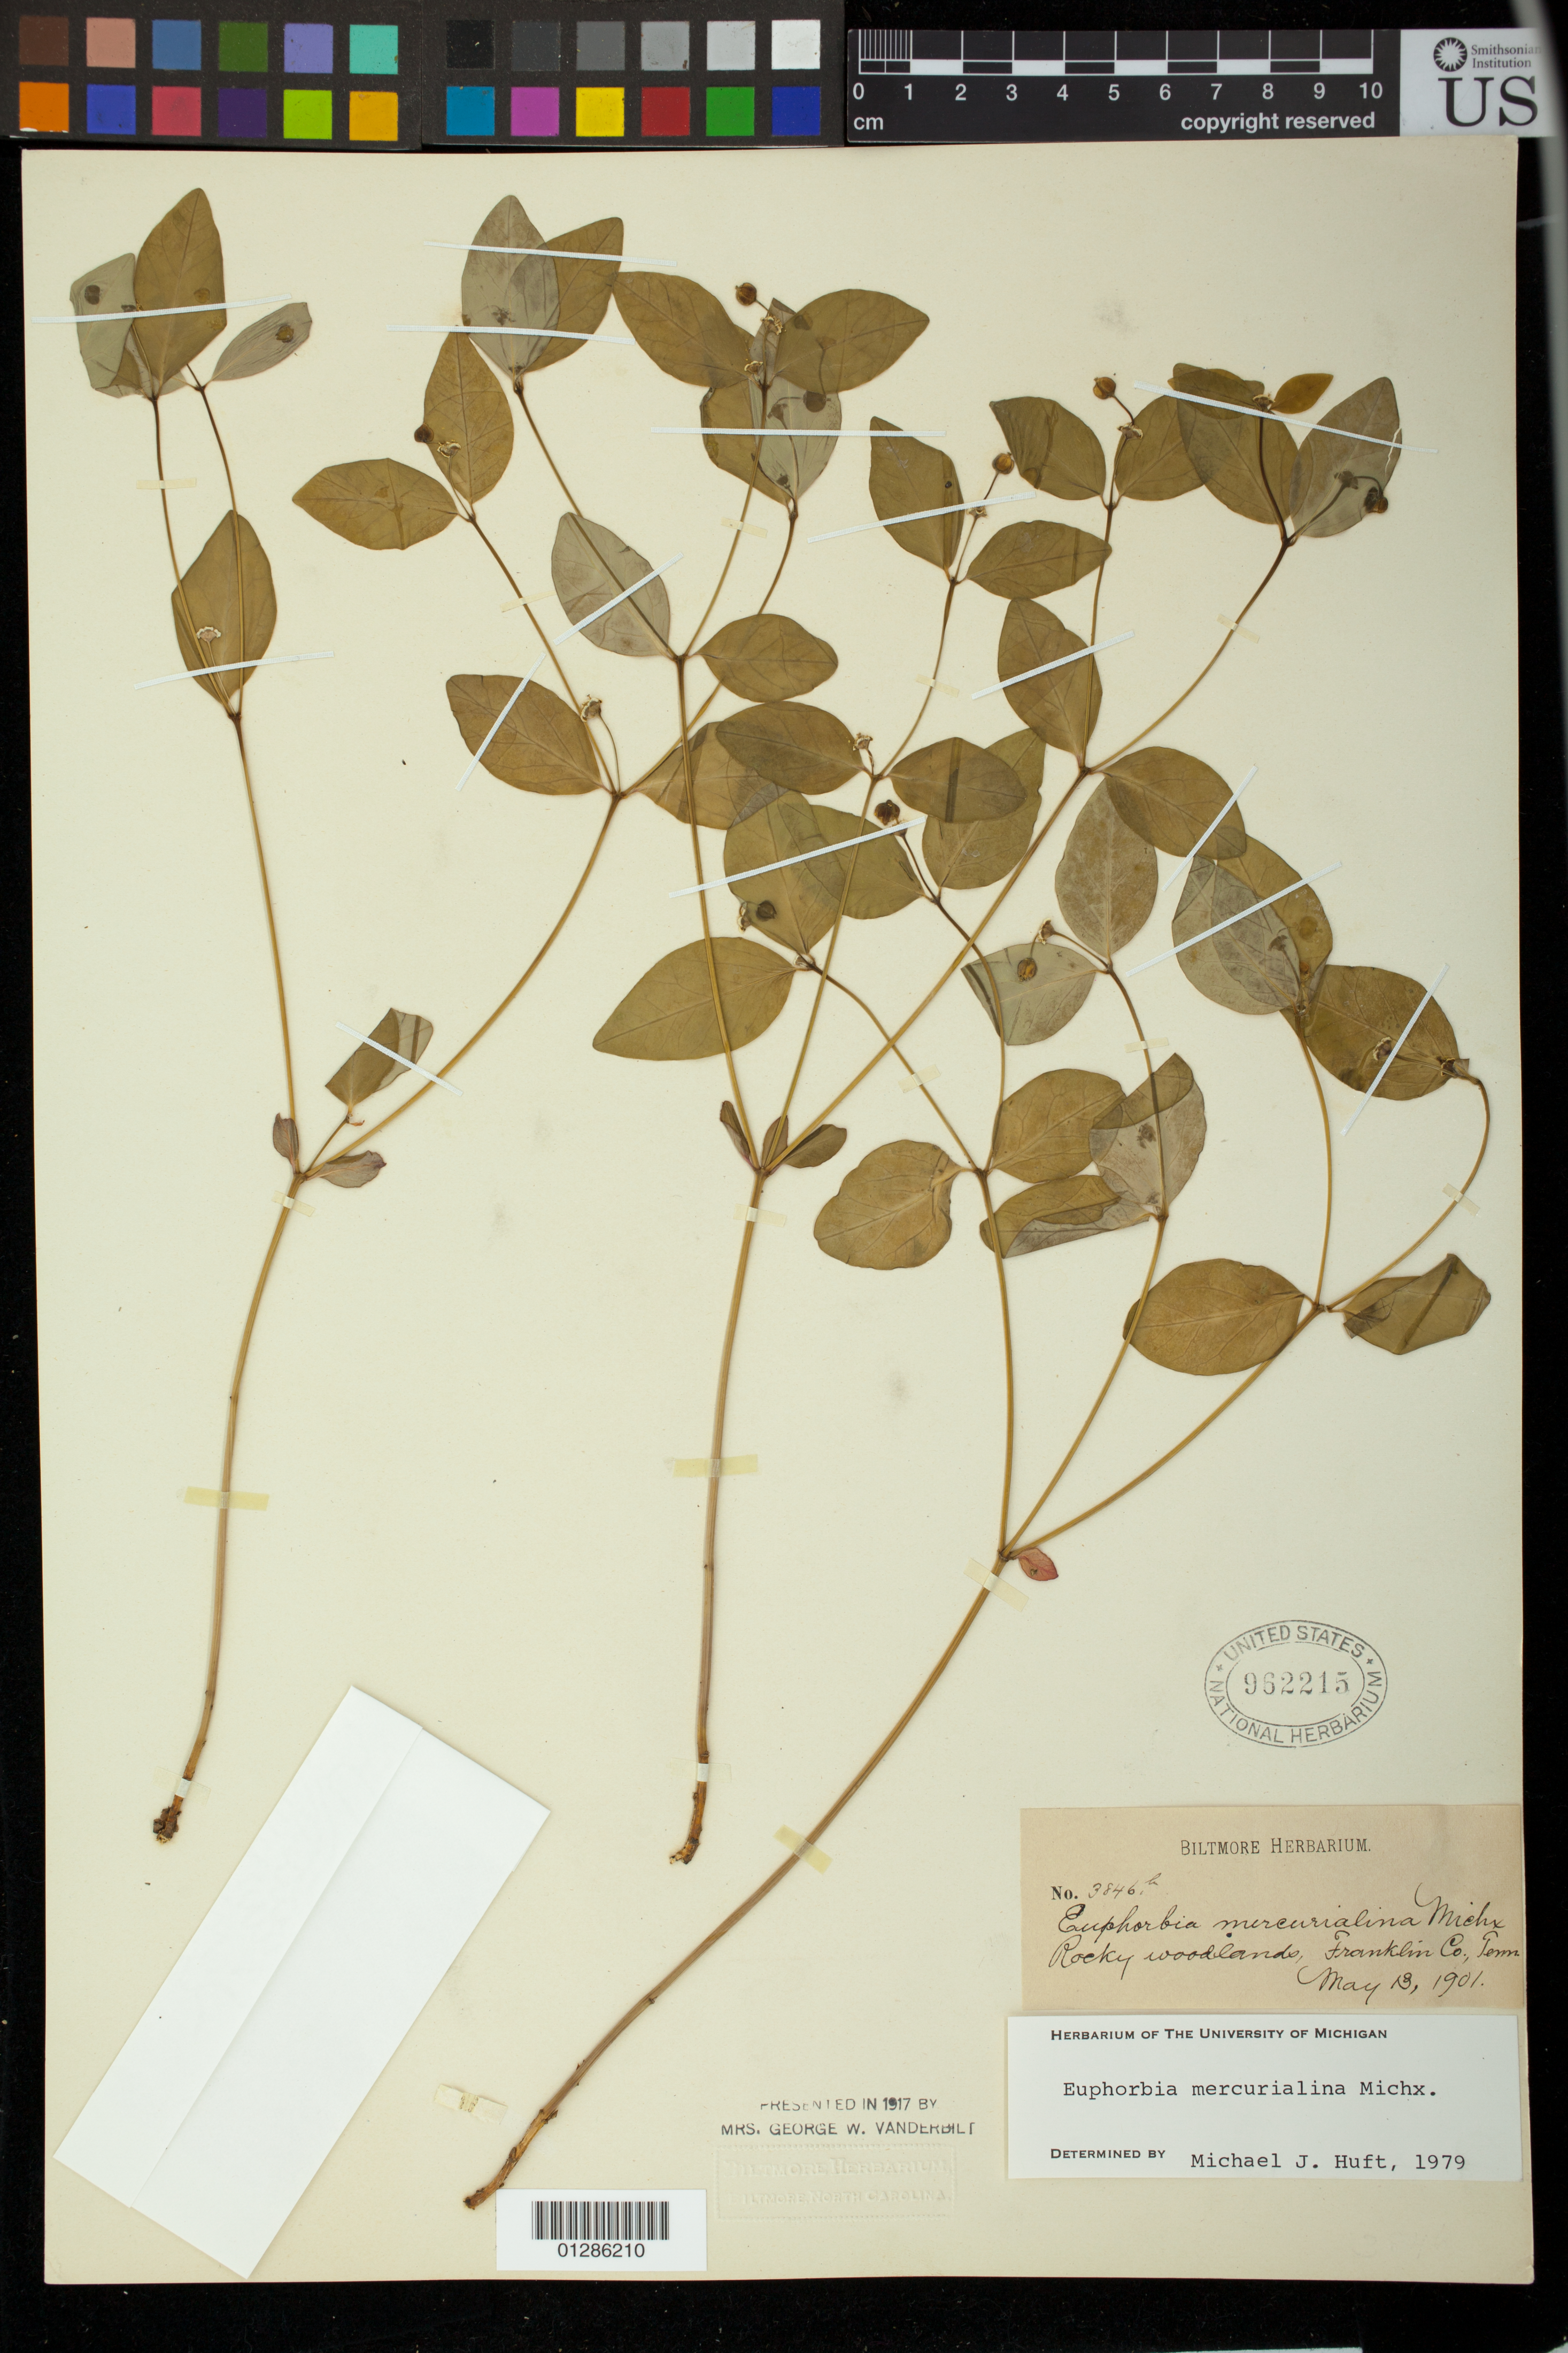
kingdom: Plantae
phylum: Tracheophyta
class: Magnoliopsida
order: Malpighiales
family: Euphorbiaceae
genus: Euphorbia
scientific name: Euphorbia mercurialina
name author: Michx.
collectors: ex herb. Biltmore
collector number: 3846b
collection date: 1901-05-13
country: United States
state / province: Tennessee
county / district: Franklin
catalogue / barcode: US 962215